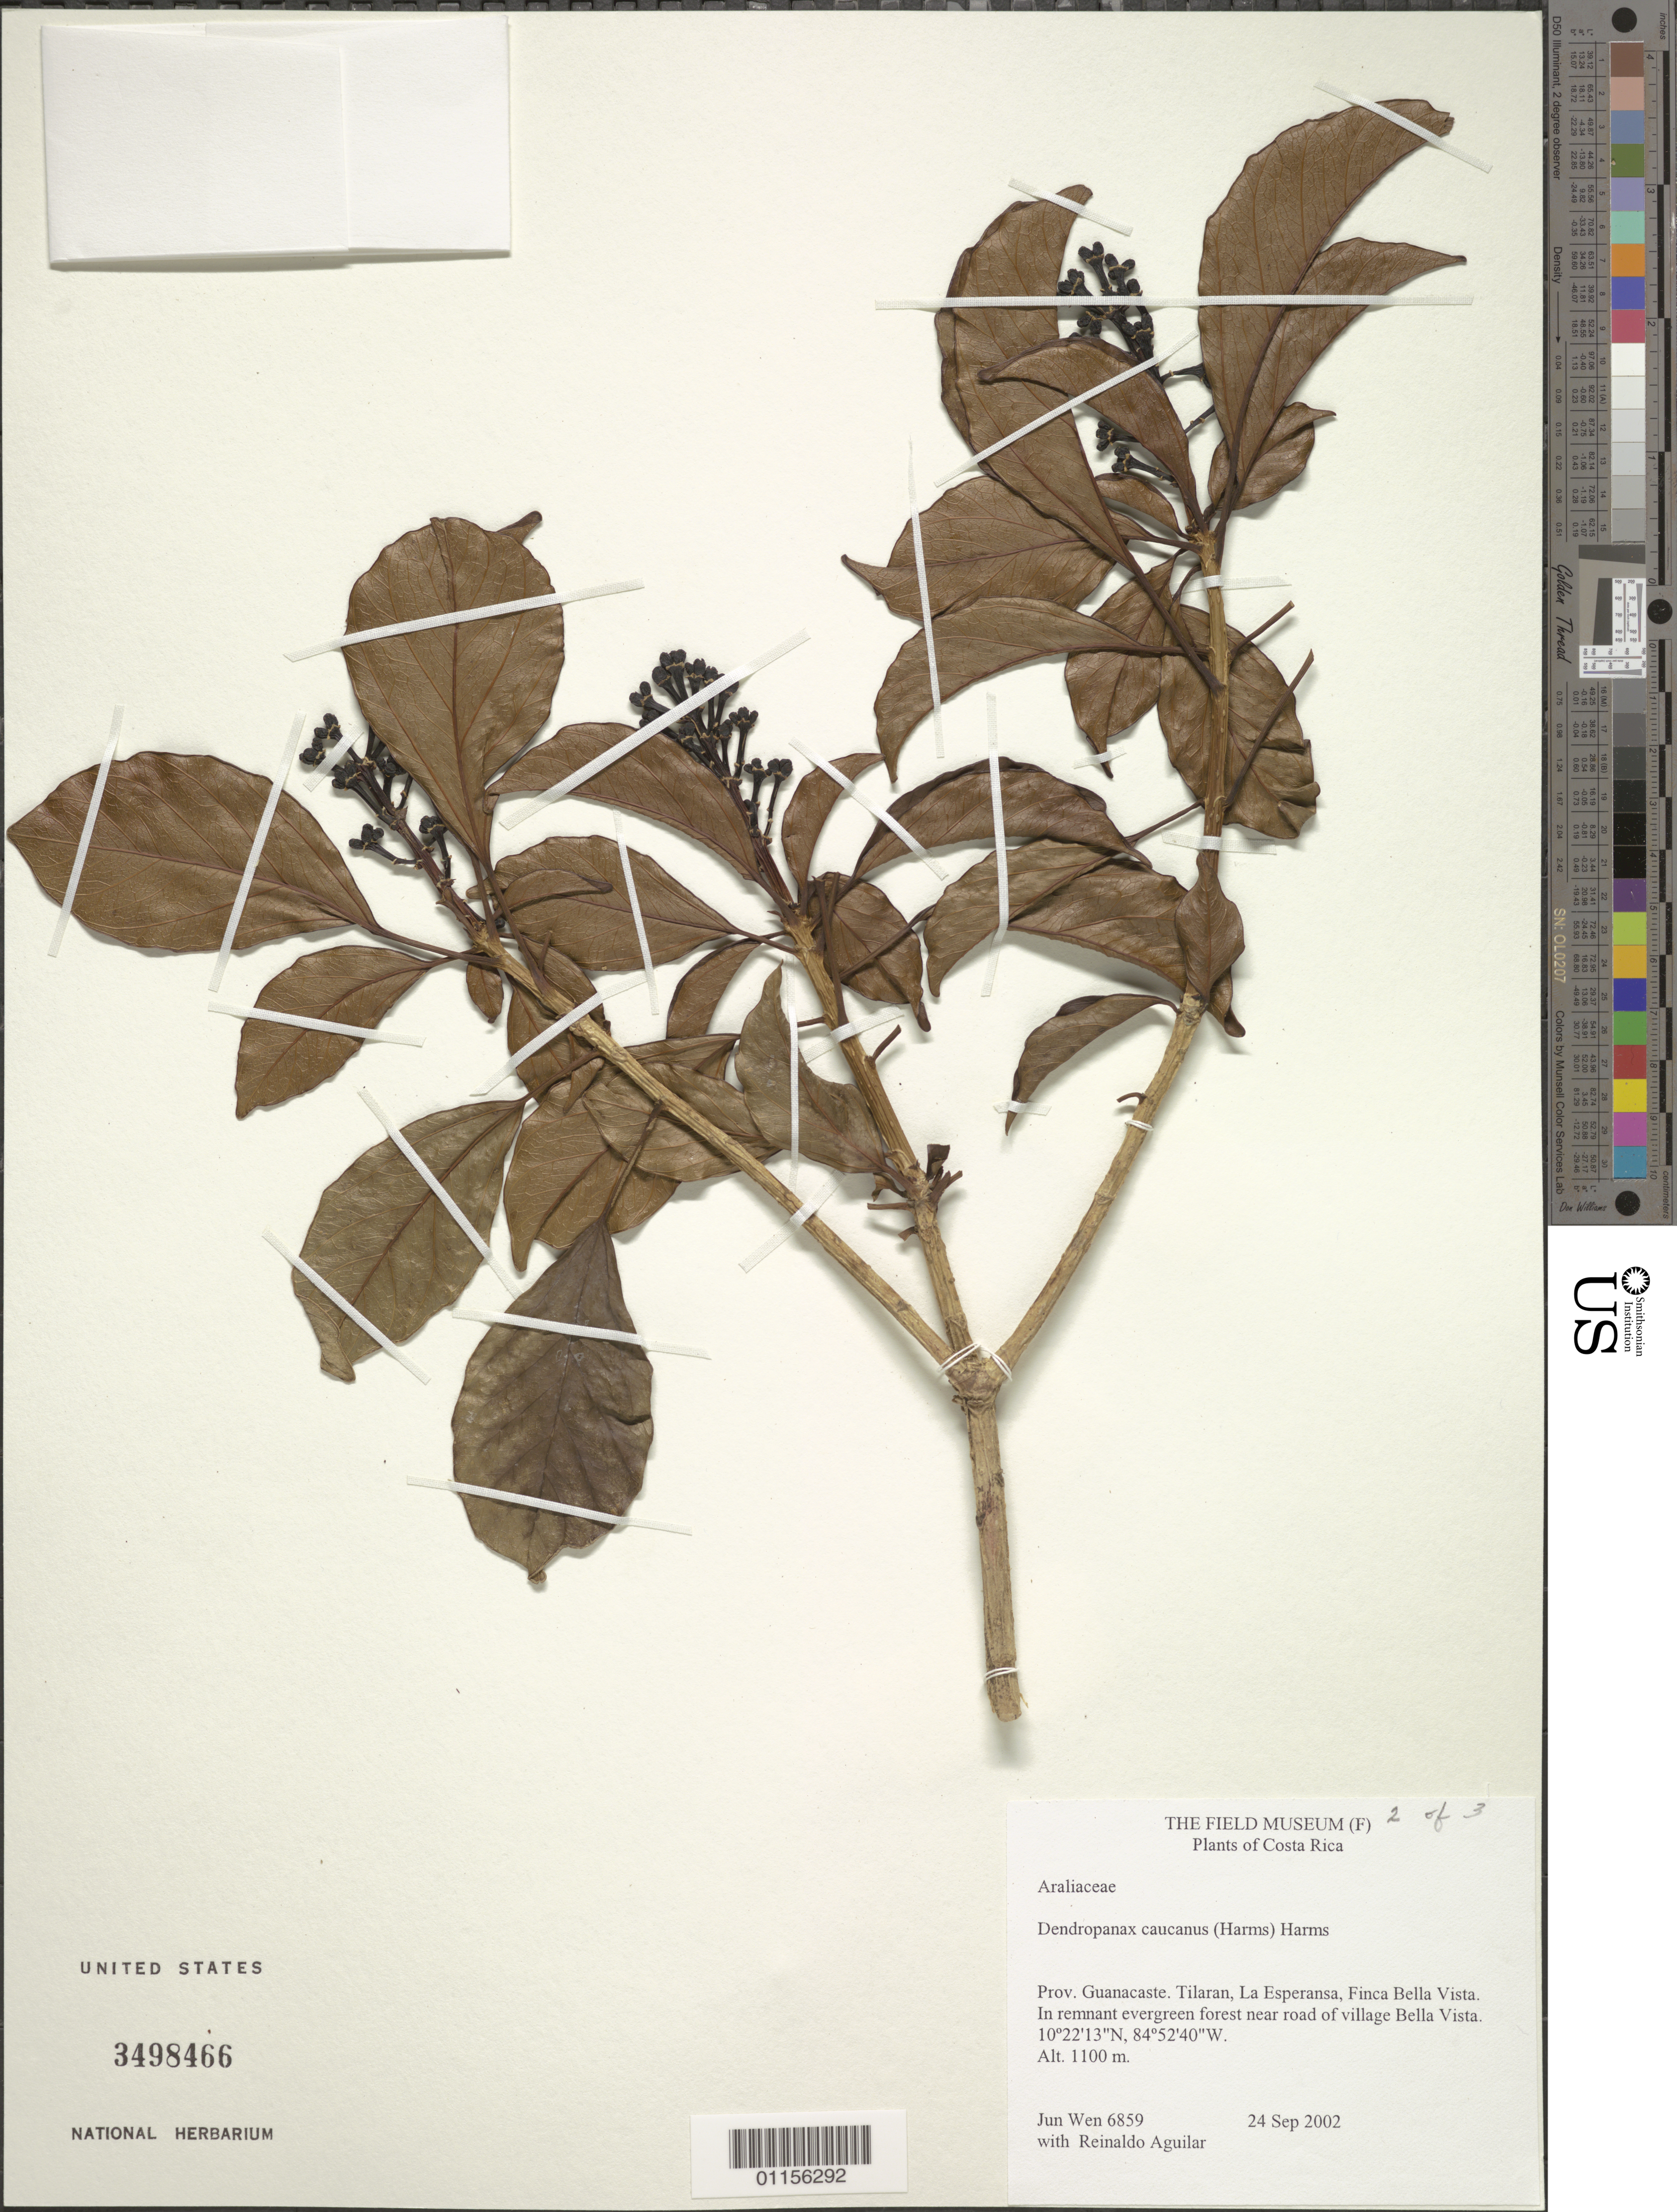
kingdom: Plantae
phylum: Tracheophyta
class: Magnoliopsida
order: Apiales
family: Araliaceae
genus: Dendropanax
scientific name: Dendropanax caucanus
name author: (Harms) Harms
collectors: J. Wen & R. Aguilar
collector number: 6859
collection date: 2002-09-24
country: Costa Rica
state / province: Guanacaste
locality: Tilaran, La Esperansa, Finca Bella Vista, village Bella Vista.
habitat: In remnant evergreen forest near road of village.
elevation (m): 1100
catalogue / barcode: US 3498466